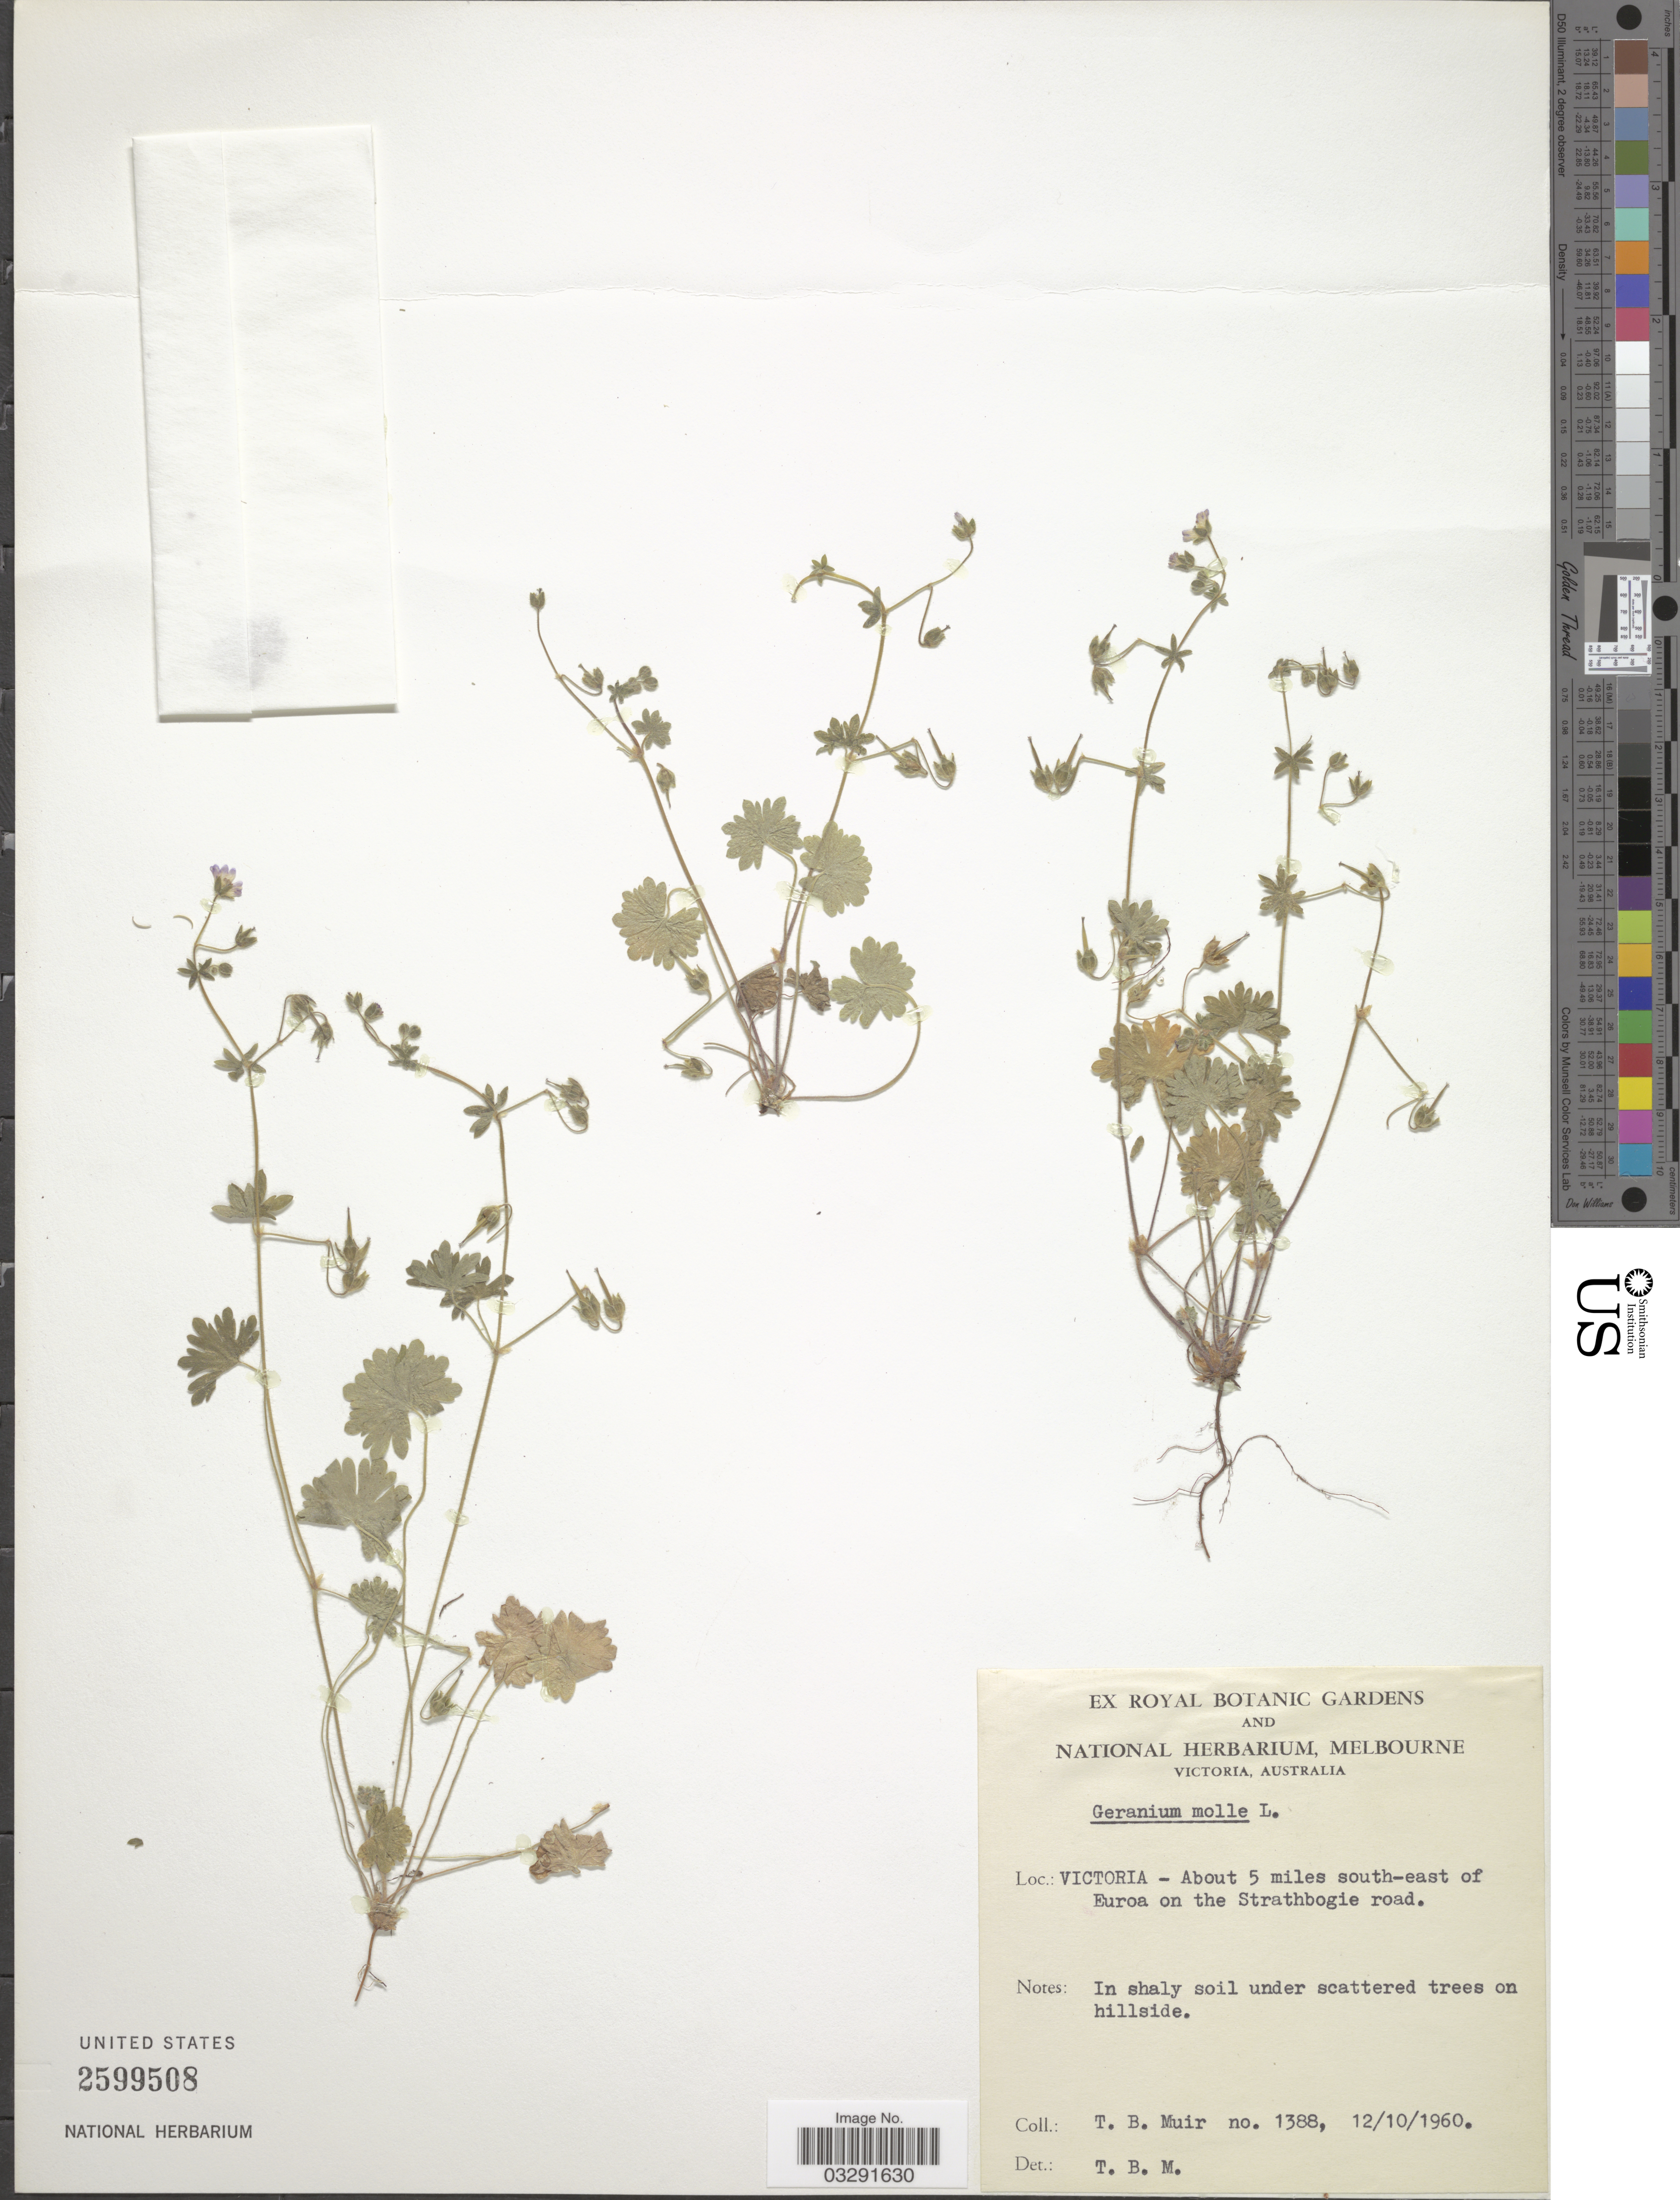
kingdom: Plantae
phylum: Tracheophyta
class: Magnoliopsida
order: Geraniales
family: Geraniaceae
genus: Geranium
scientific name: Geranium molle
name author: L.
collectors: T. Muir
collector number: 1388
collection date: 1960-10-12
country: Australia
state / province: Victoria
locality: Victoria - About 5 miles south-east of Euroa on the Strathbogie road.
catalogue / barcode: US 2599508